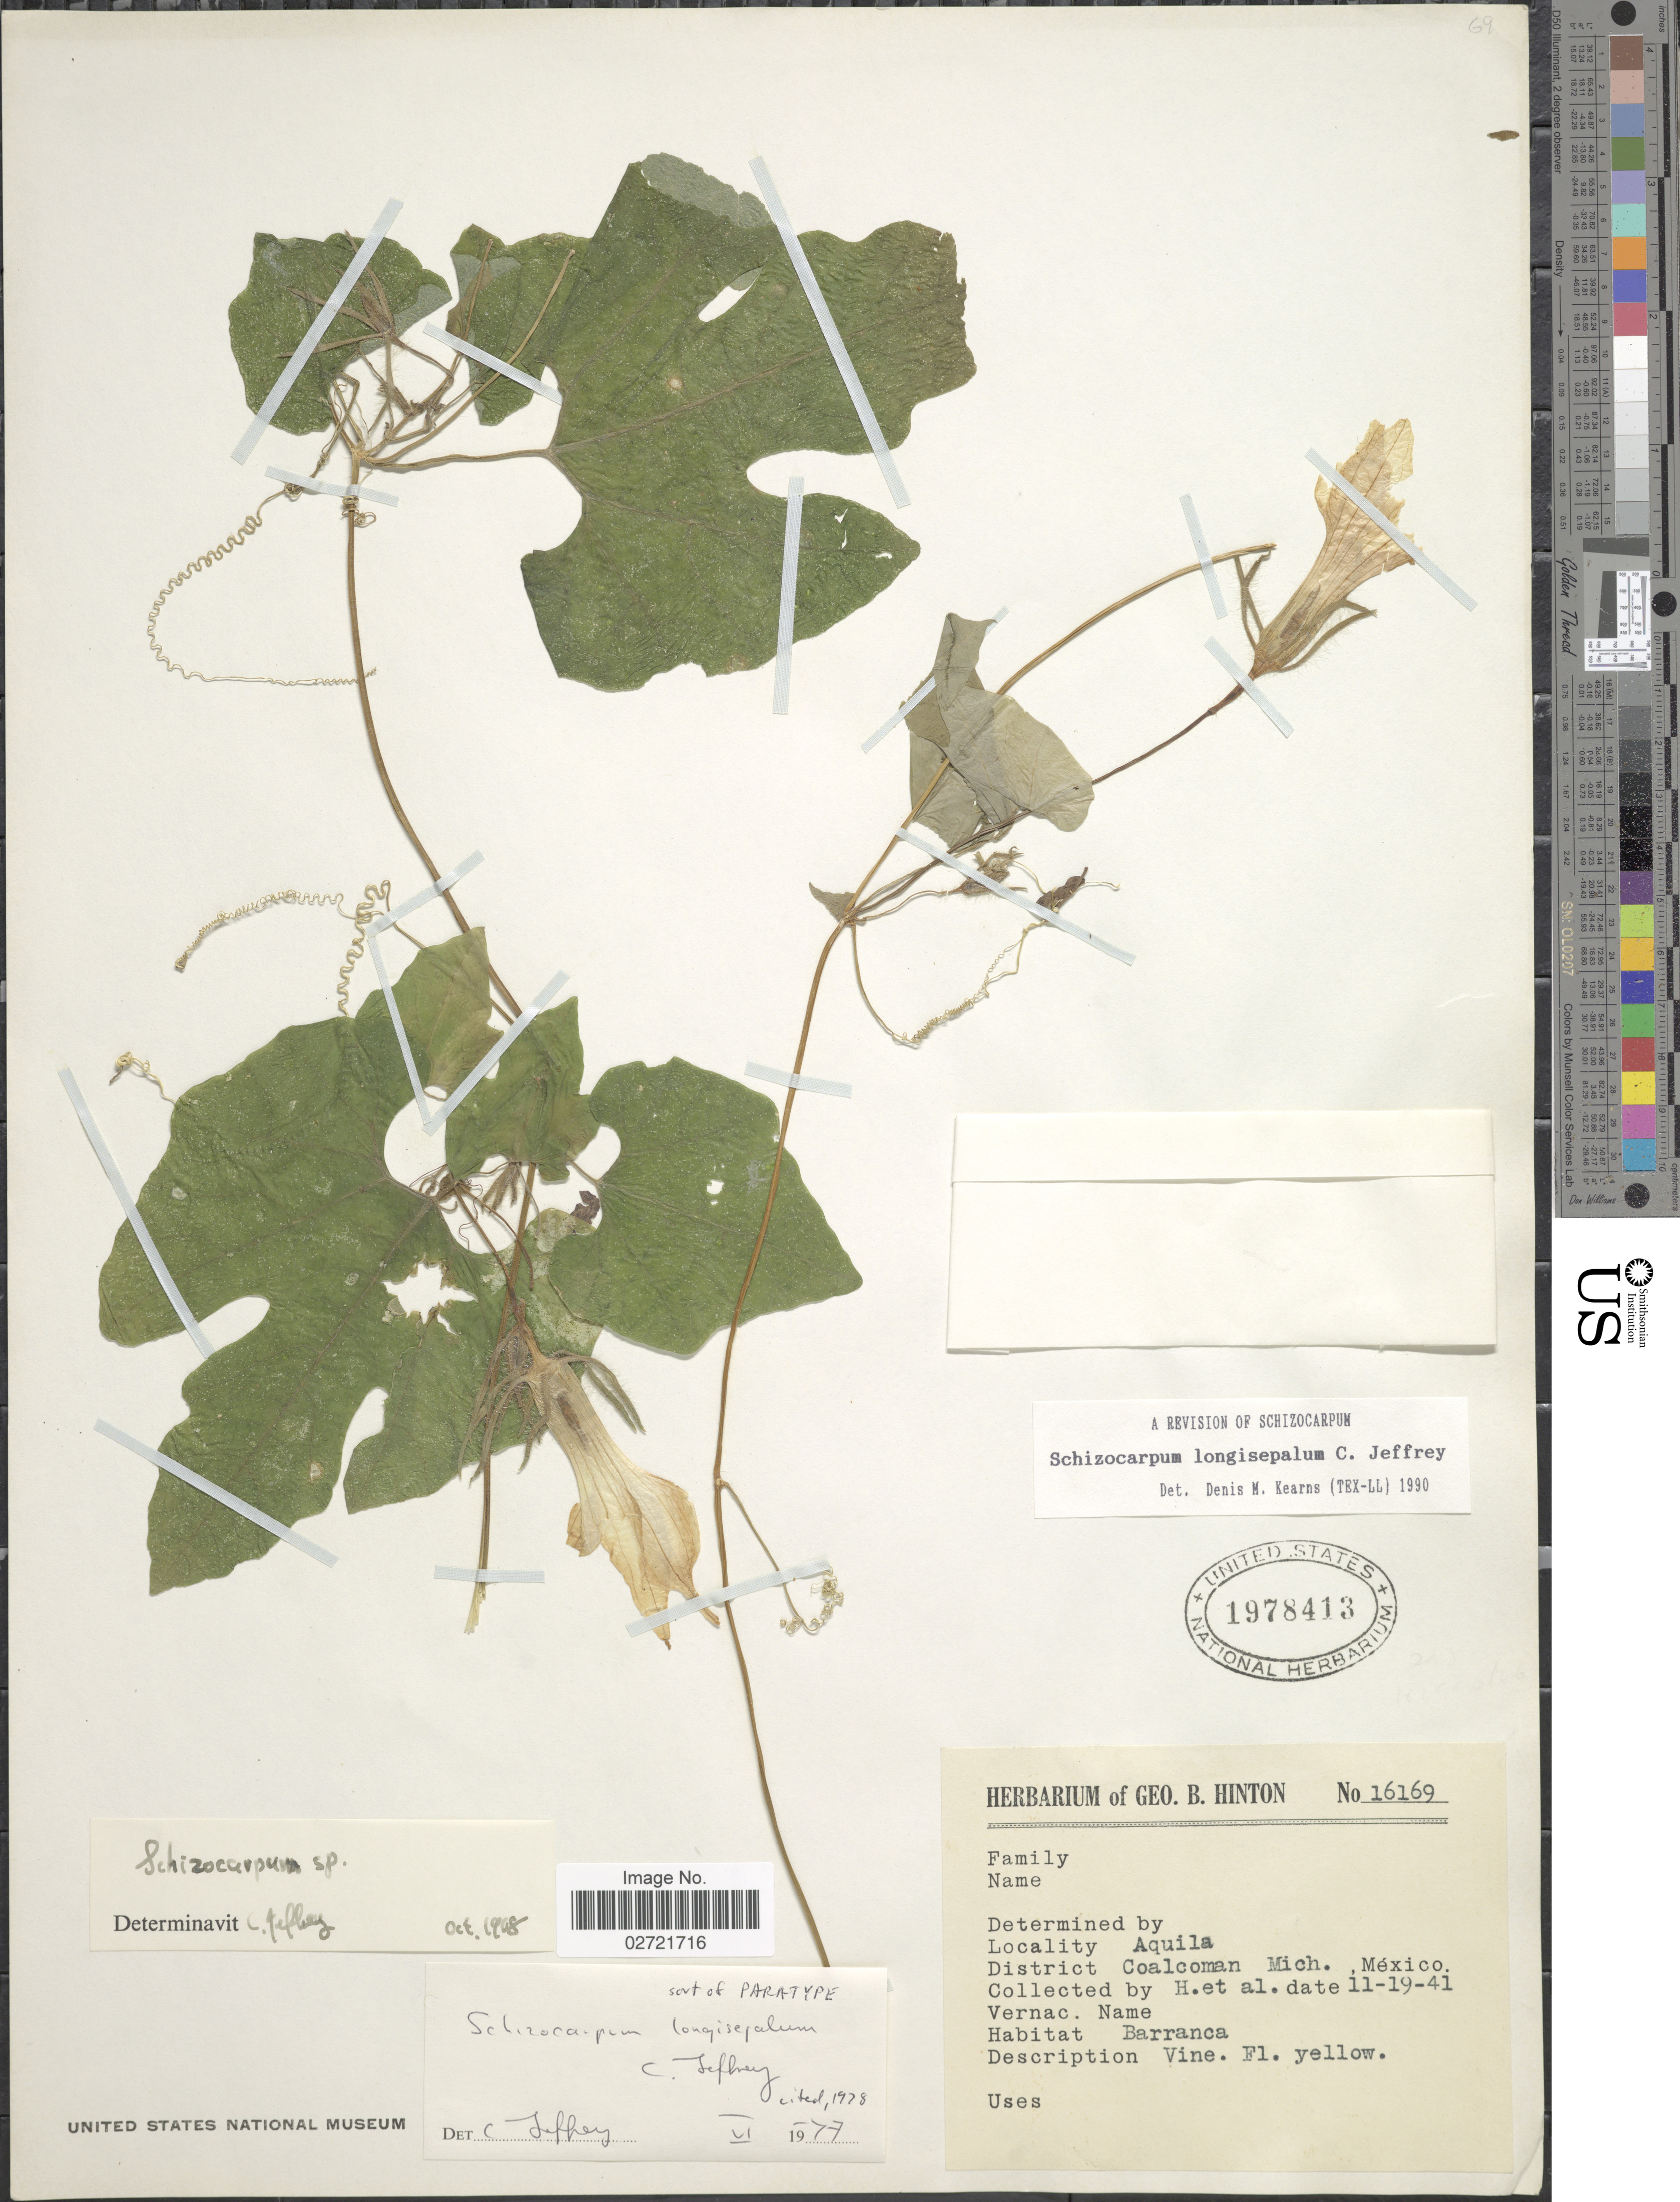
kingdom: Plantae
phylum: Tracheophyta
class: Magnoliopsida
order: Cucurbitales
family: Cucurbitaceae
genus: Schizocarpum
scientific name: Schizocarpum longisepalum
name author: C. Jeffrey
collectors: G. B. Hinton & et al.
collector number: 16169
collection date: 1941-11-19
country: Mexico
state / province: Michoacán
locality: Aquila, District Coalcoman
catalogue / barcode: US 1978413